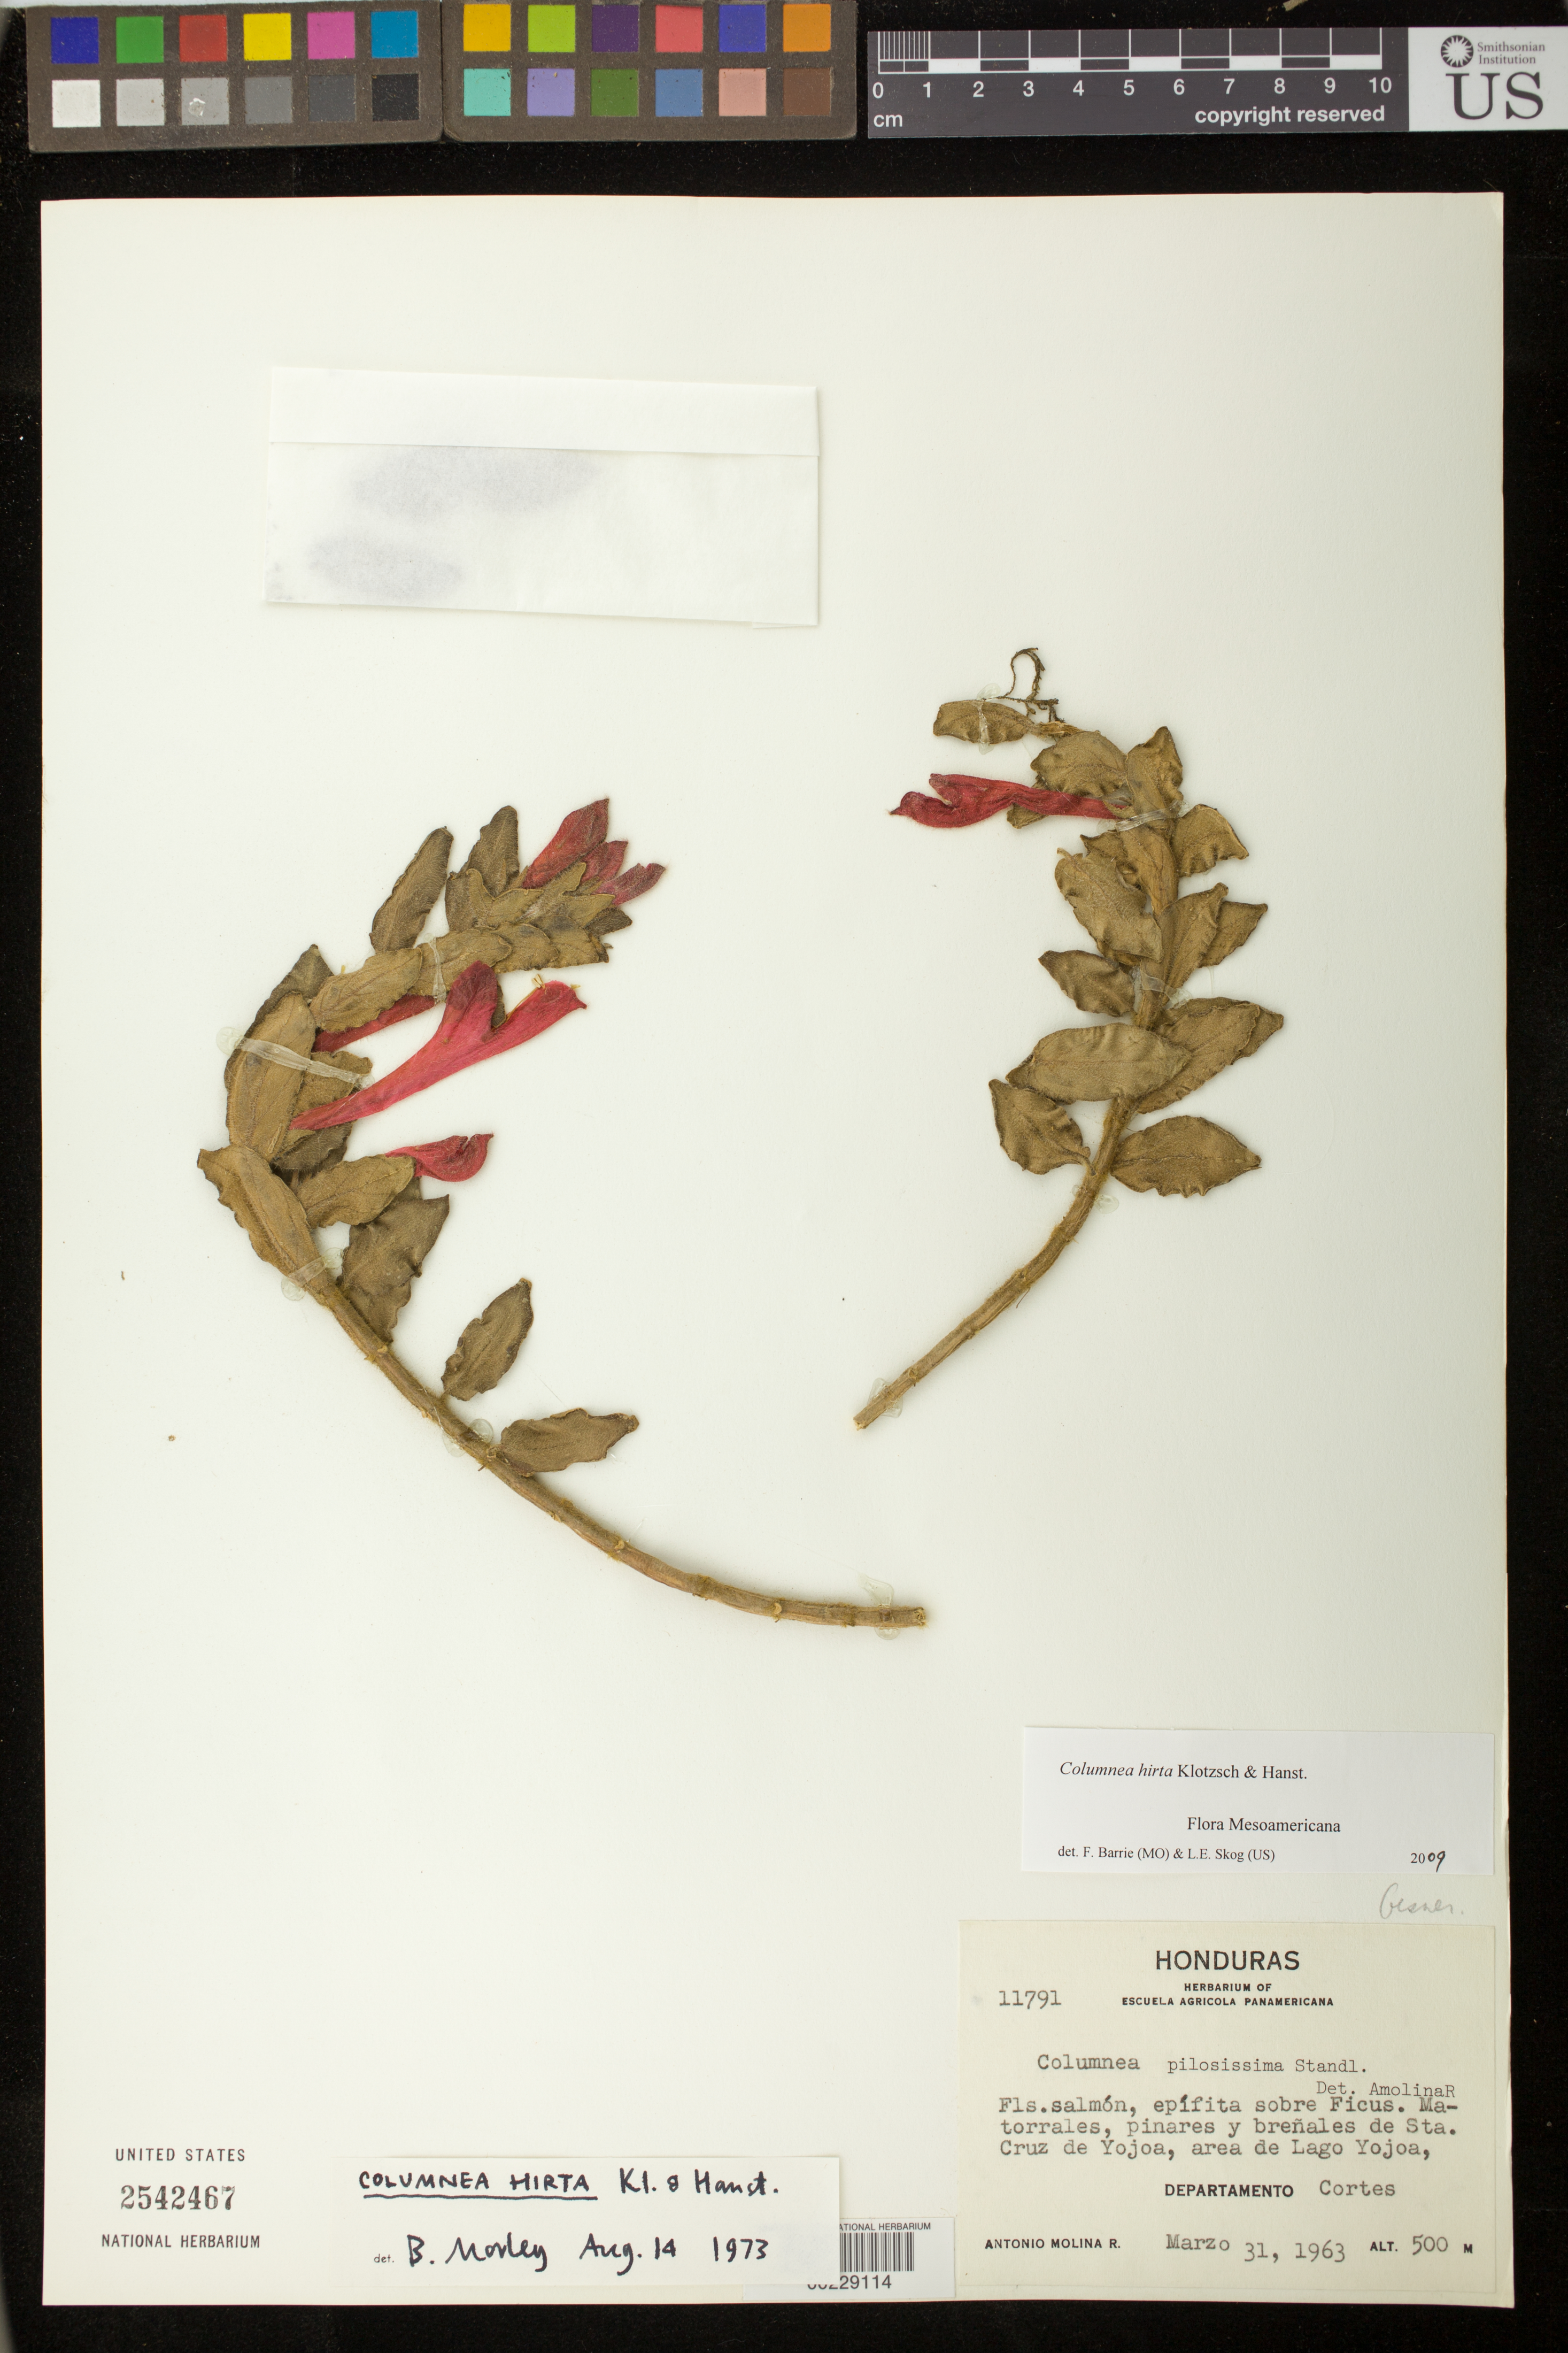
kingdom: Plantae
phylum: Tracheophyta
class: Magnoliopsida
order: Lamiales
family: Gesneriaceae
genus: Columnea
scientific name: Columnea hirta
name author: Klotzsch & Hanst.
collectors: A. Molina R.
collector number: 11791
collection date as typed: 31 Mar 1963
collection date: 1963-03-31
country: Honduras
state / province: Copán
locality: Sta. Cruz de Yojoa, area de Lago Yojoa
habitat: Thickets, pine groves and bush country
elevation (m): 500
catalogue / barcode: US 2542467